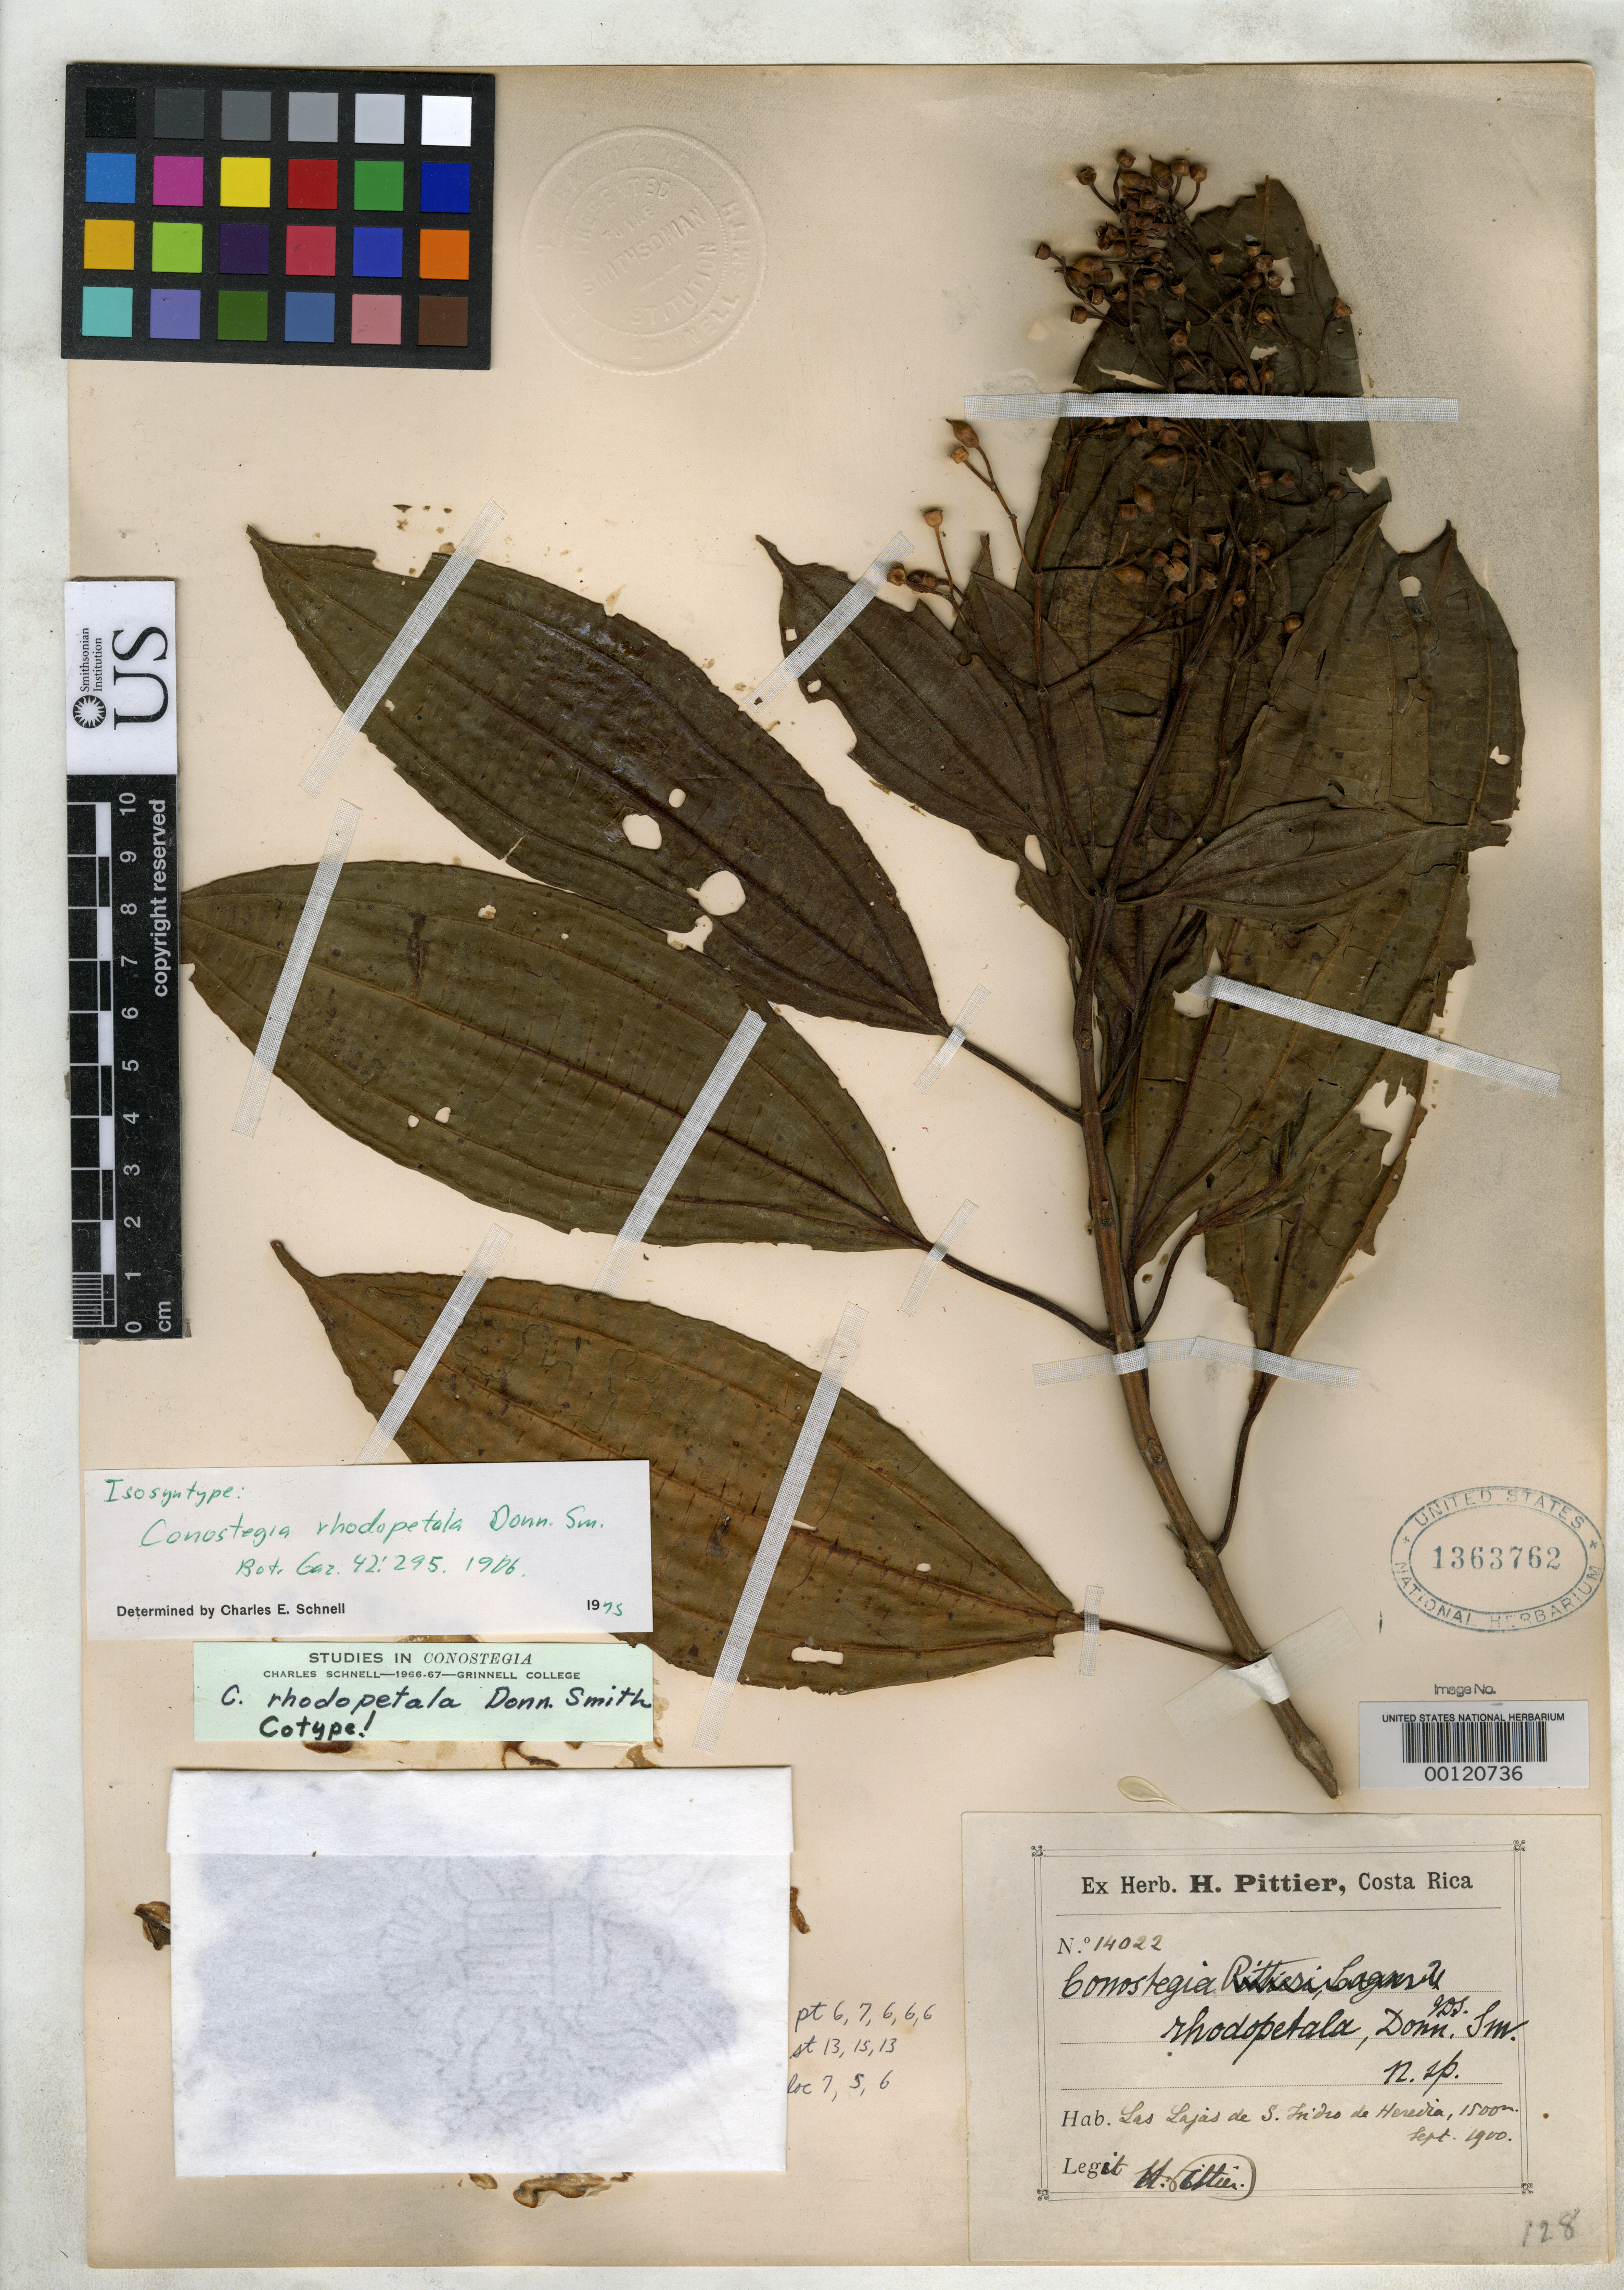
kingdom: Plantae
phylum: Tracheophyta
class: Magnoliopsida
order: Myrtales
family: Melastomataceae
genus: Conostegia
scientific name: Conostegia rhodopetala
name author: Donn. Sm.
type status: Syntype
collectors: H. F. Pittier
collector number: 14022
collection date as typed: Sep 1900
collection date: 1900-09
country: Costa Rica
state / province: Heredia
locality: San Isidro.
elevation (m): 1500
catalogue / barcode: US 1363762